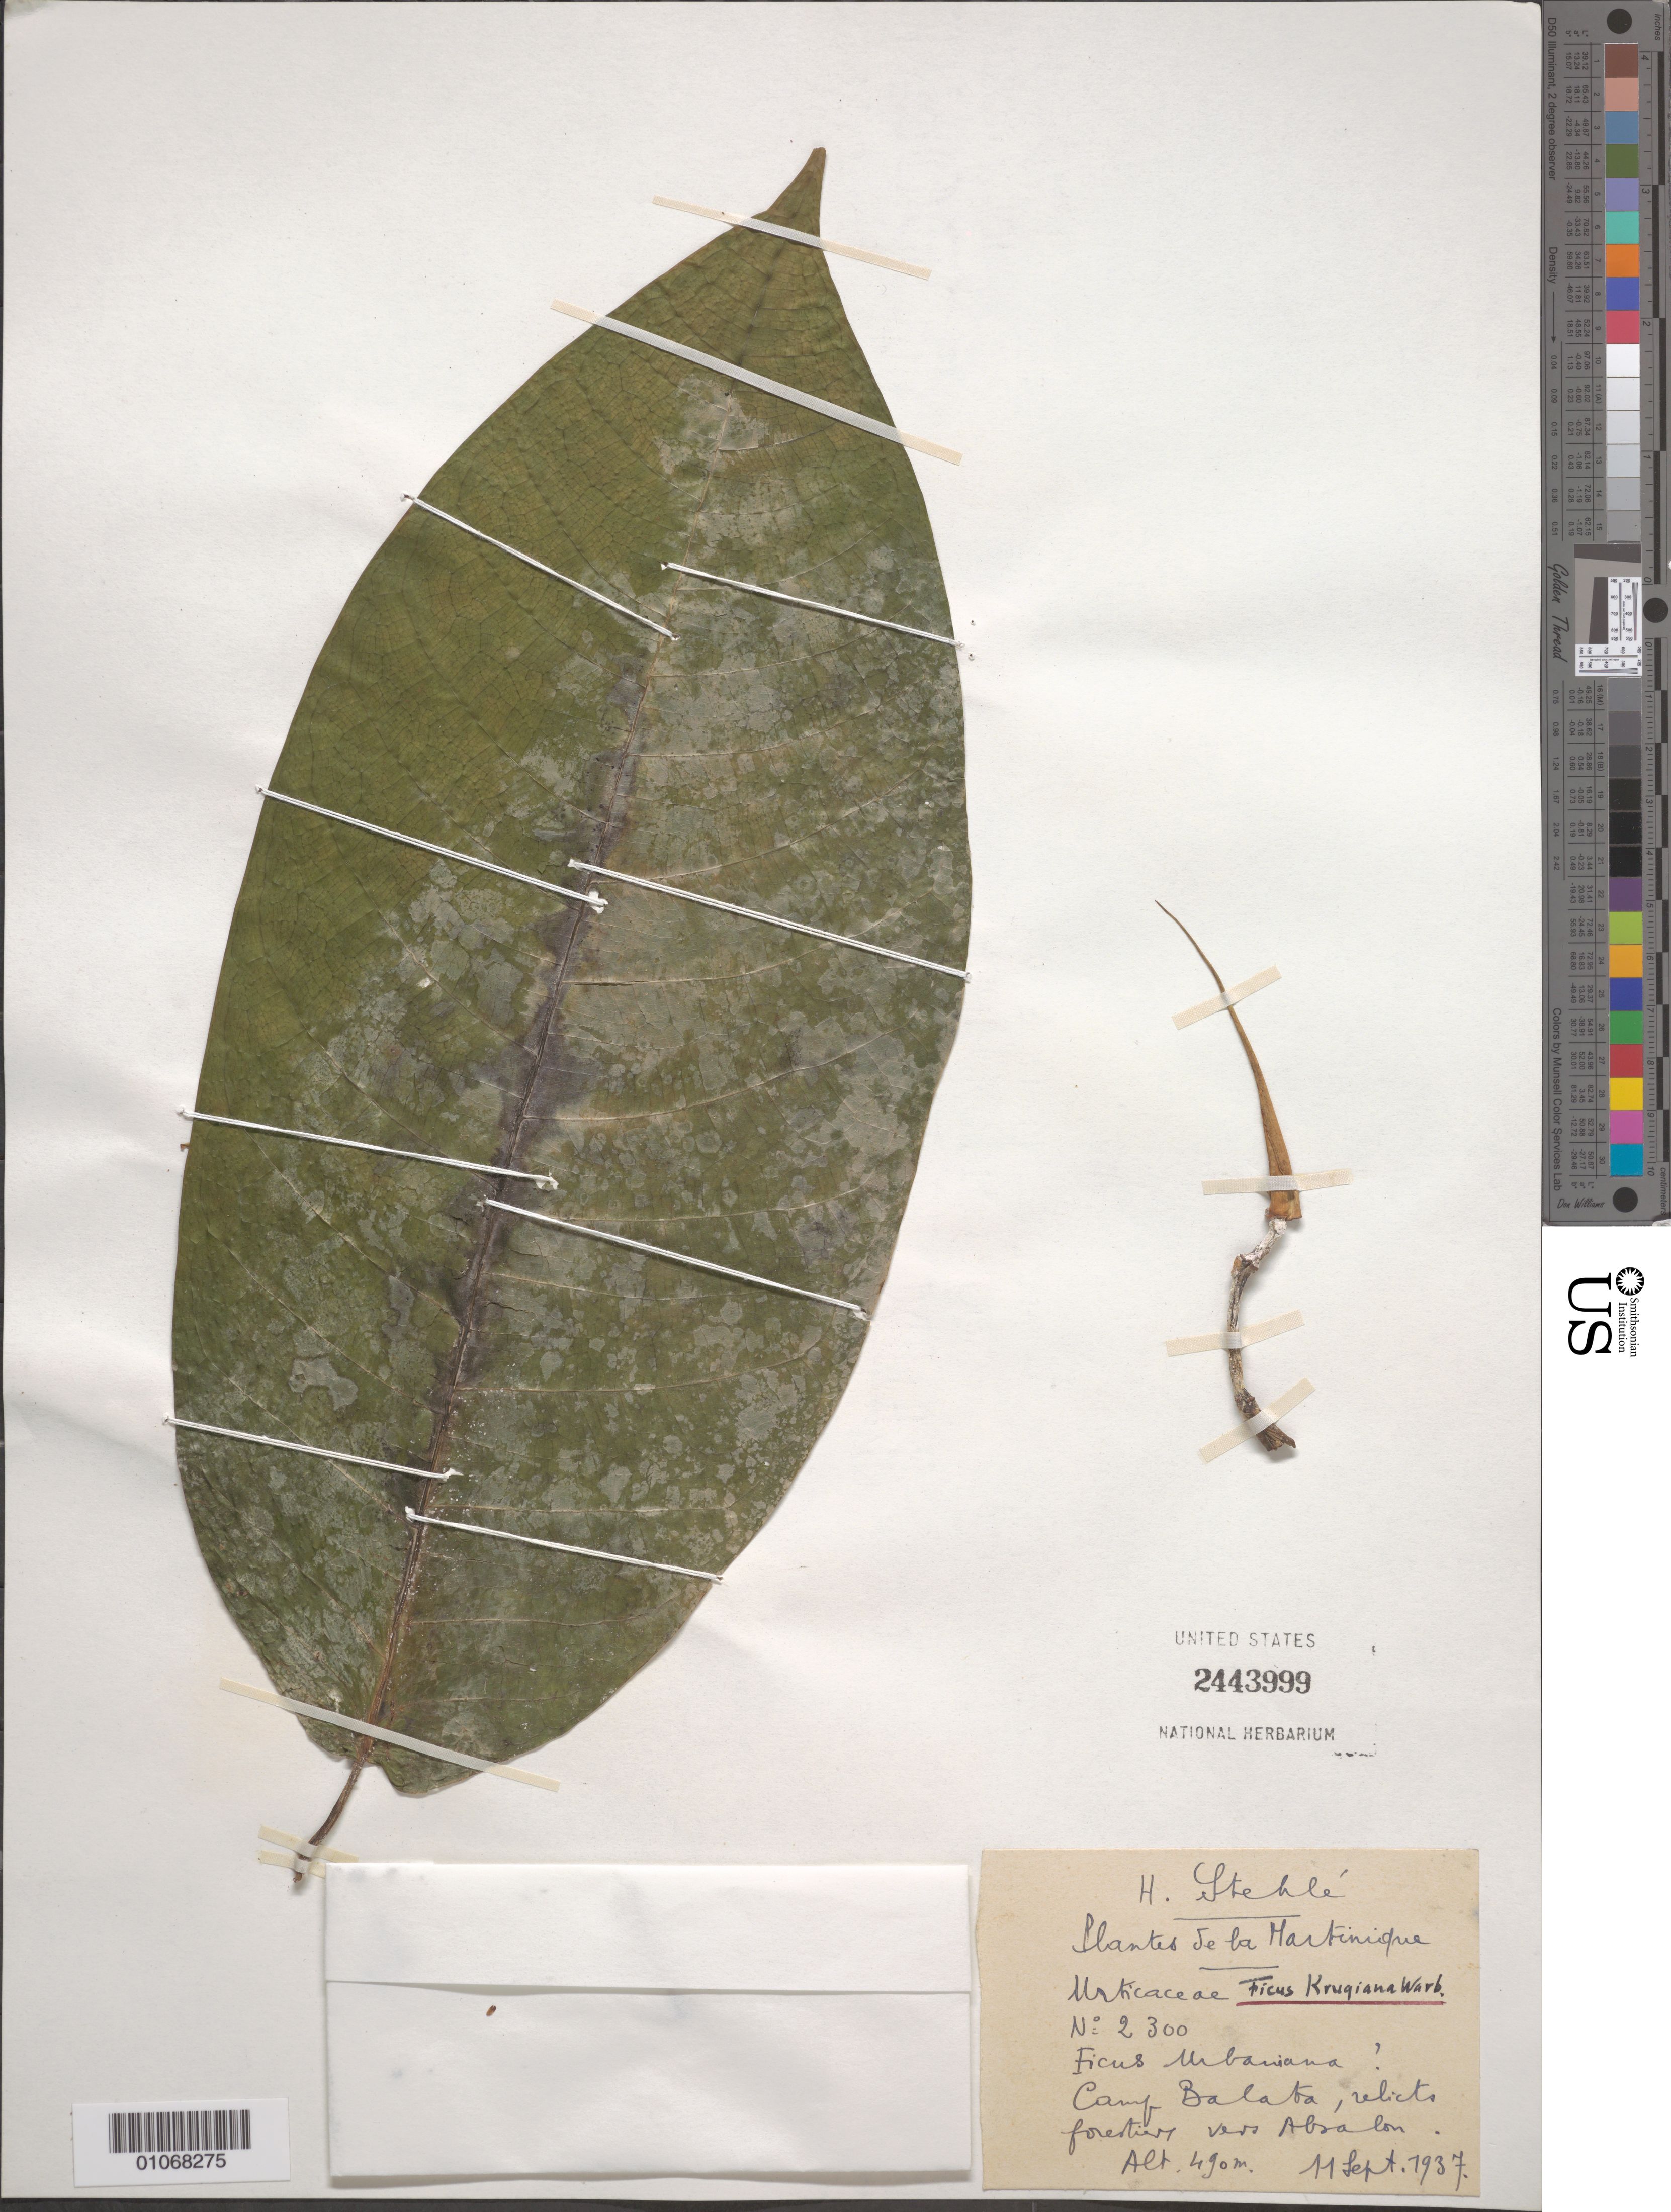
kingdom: Plantae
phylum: Tracheophyta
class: Magnoliopsida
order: Rosales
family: Moraceae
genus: Ficus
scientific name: Ficus insipida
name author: Willd.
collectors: H. Stehlé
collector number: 2300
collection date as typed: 11 Sep 1937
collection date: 1937-09-11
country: Martinique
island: Martinique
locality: Camp Balata.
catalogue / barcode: US 2443999